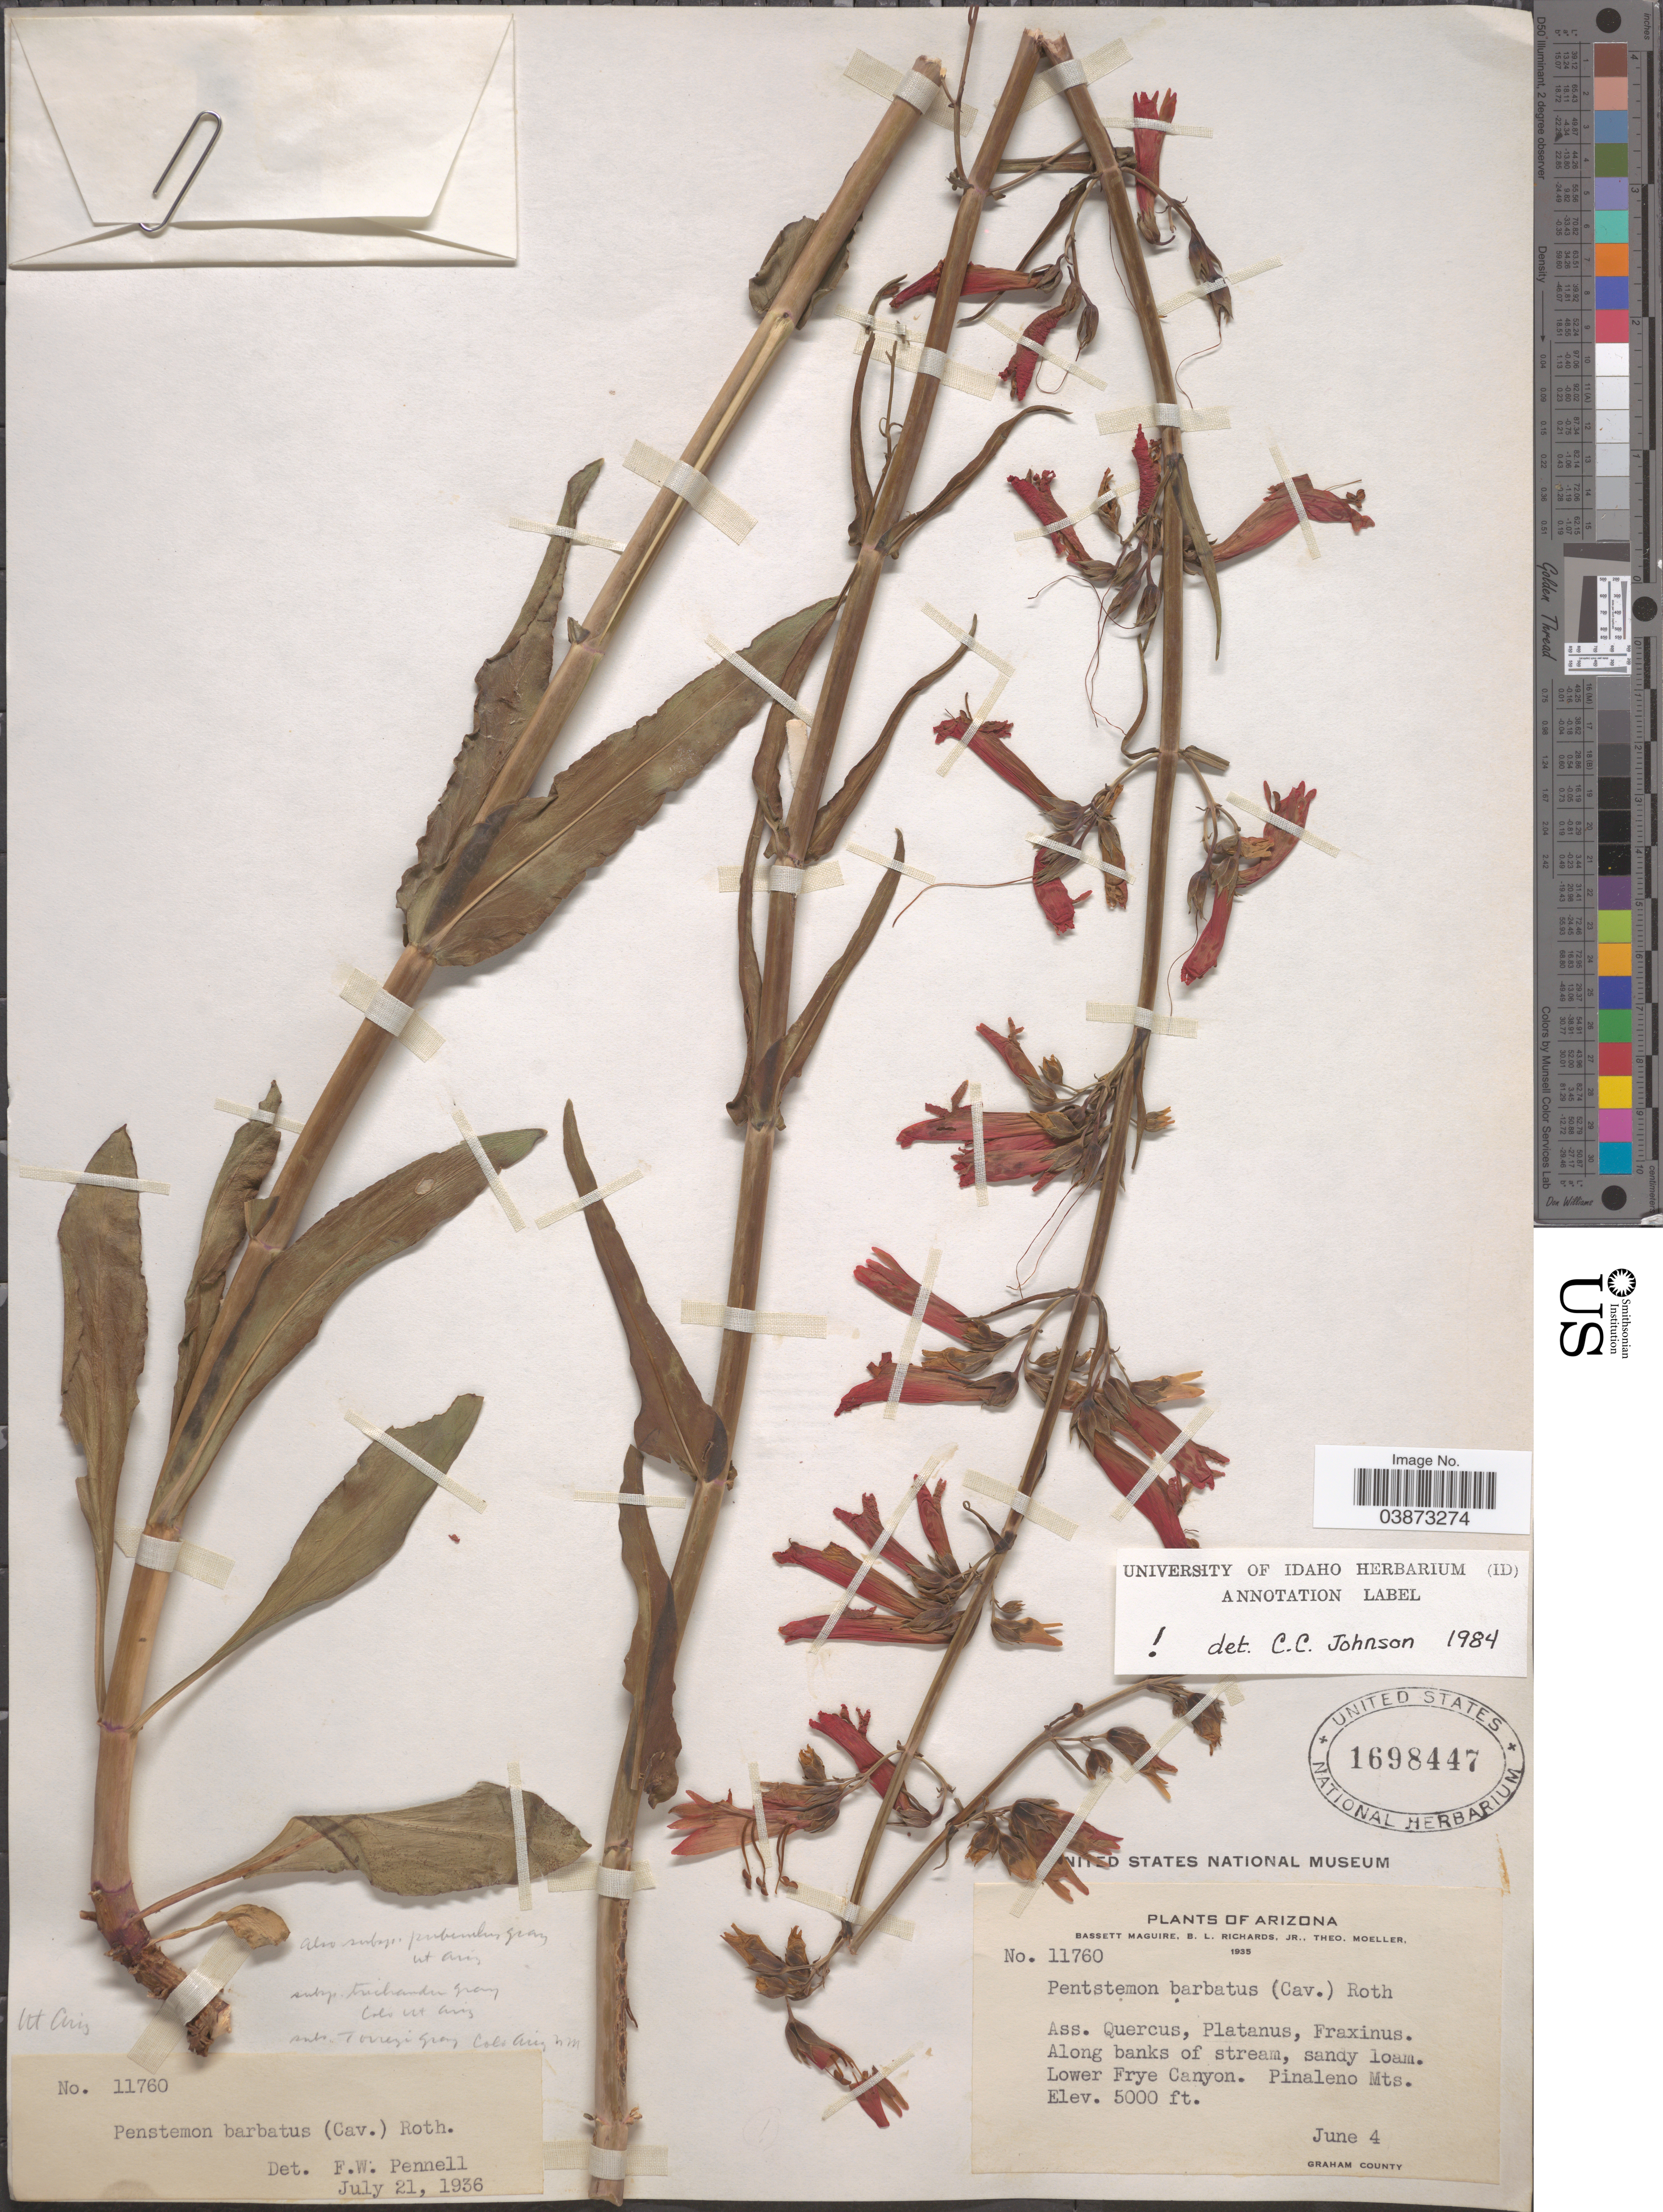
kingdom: Plantae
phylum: Tracheophyta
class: Magnoliopsida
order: Lamiales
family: Plantaginaceae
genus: Penstemon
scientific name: Penstemon barbatus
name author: (Cav.) Roth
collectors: B. Maguire, B. Richards & T. Moeller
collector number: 11760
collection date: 1935-06-04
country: United States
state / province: Arizona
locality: Along banks of stream, sandy loam. Lower Frye Canyon. Pinaleno Mts.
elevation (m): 1524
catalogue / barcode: US 1698447